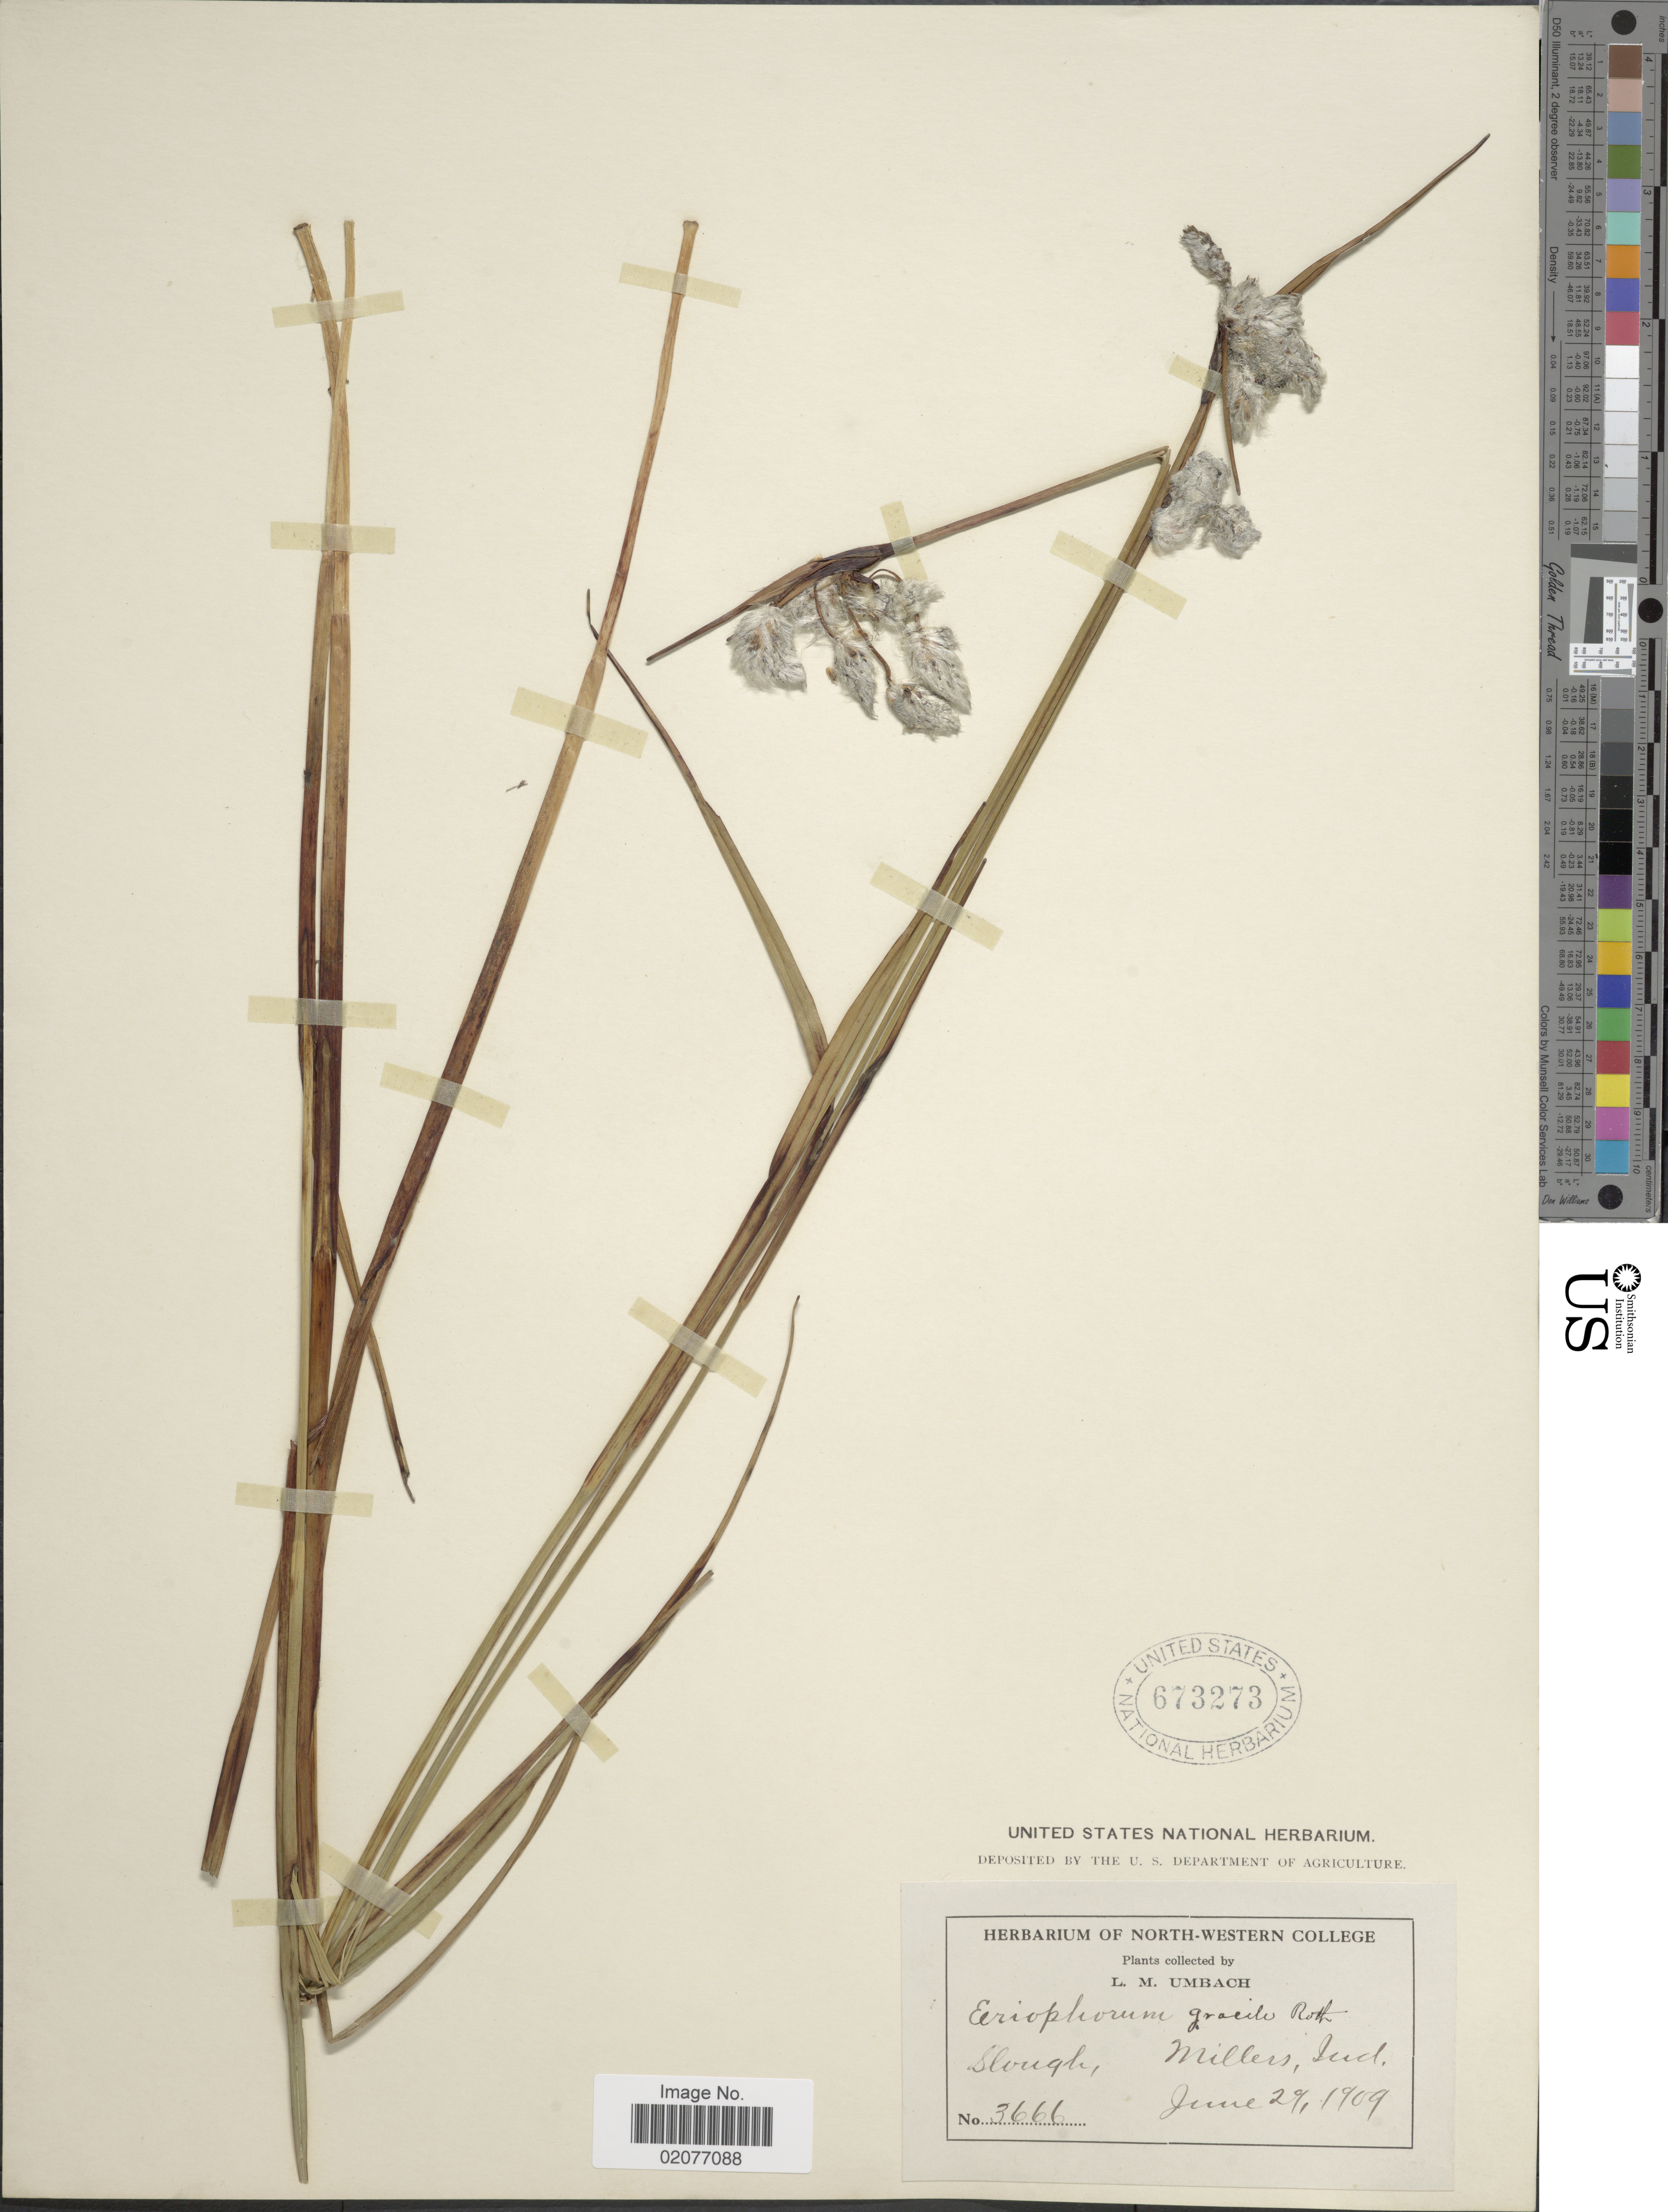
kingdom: Plantae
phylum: Tracheophyta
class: Liliopsida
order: Poales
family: Cyperaceae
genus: Eriophorum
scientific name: Eriophorum gracile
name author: W.D.J. Koch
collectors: L. M. Umbach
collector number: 3666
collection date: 1909-06-29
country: United States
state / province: Indiana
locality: Slough, Millers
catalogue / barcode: US 673273